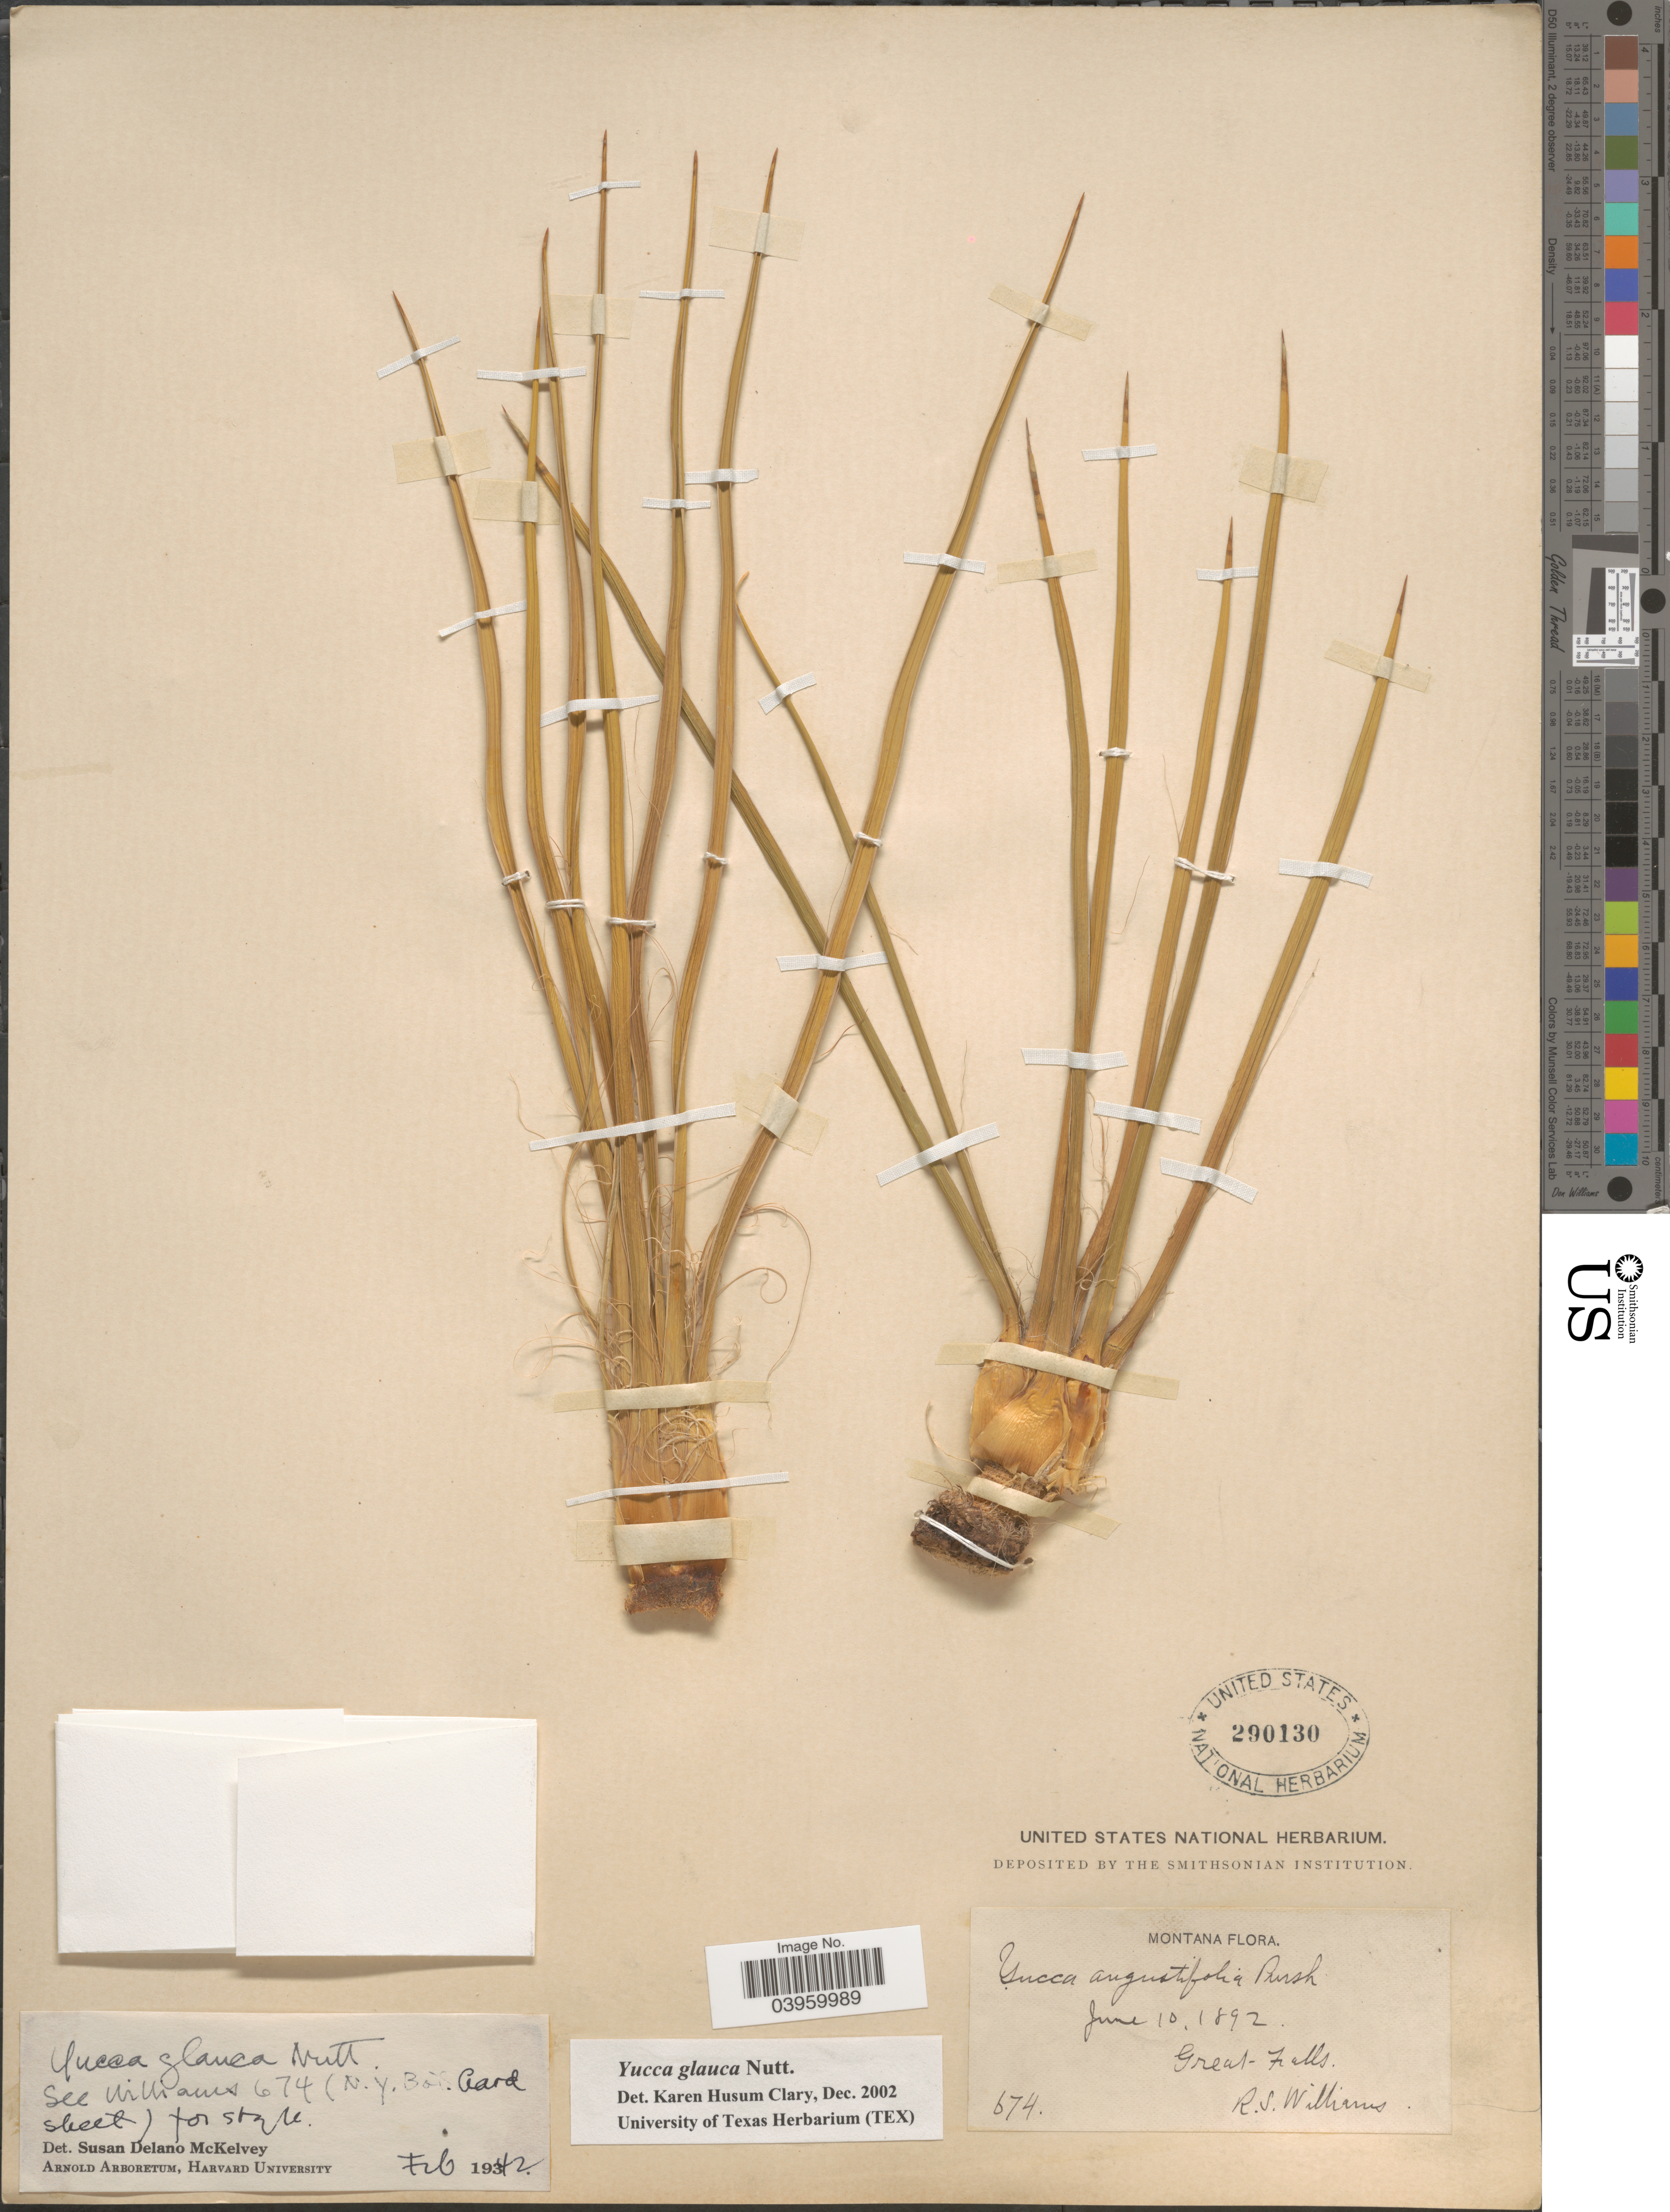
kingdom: Plantae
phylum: Tracheophyta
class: Liliopsida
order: Asparagales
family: Asparagaceae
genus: Yucca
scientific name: Yucca glauca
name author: Nutt.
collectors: R. William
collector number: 674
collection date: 1892-06-10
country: United States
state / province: Montana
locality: Great Falls.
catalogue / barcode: US 290130